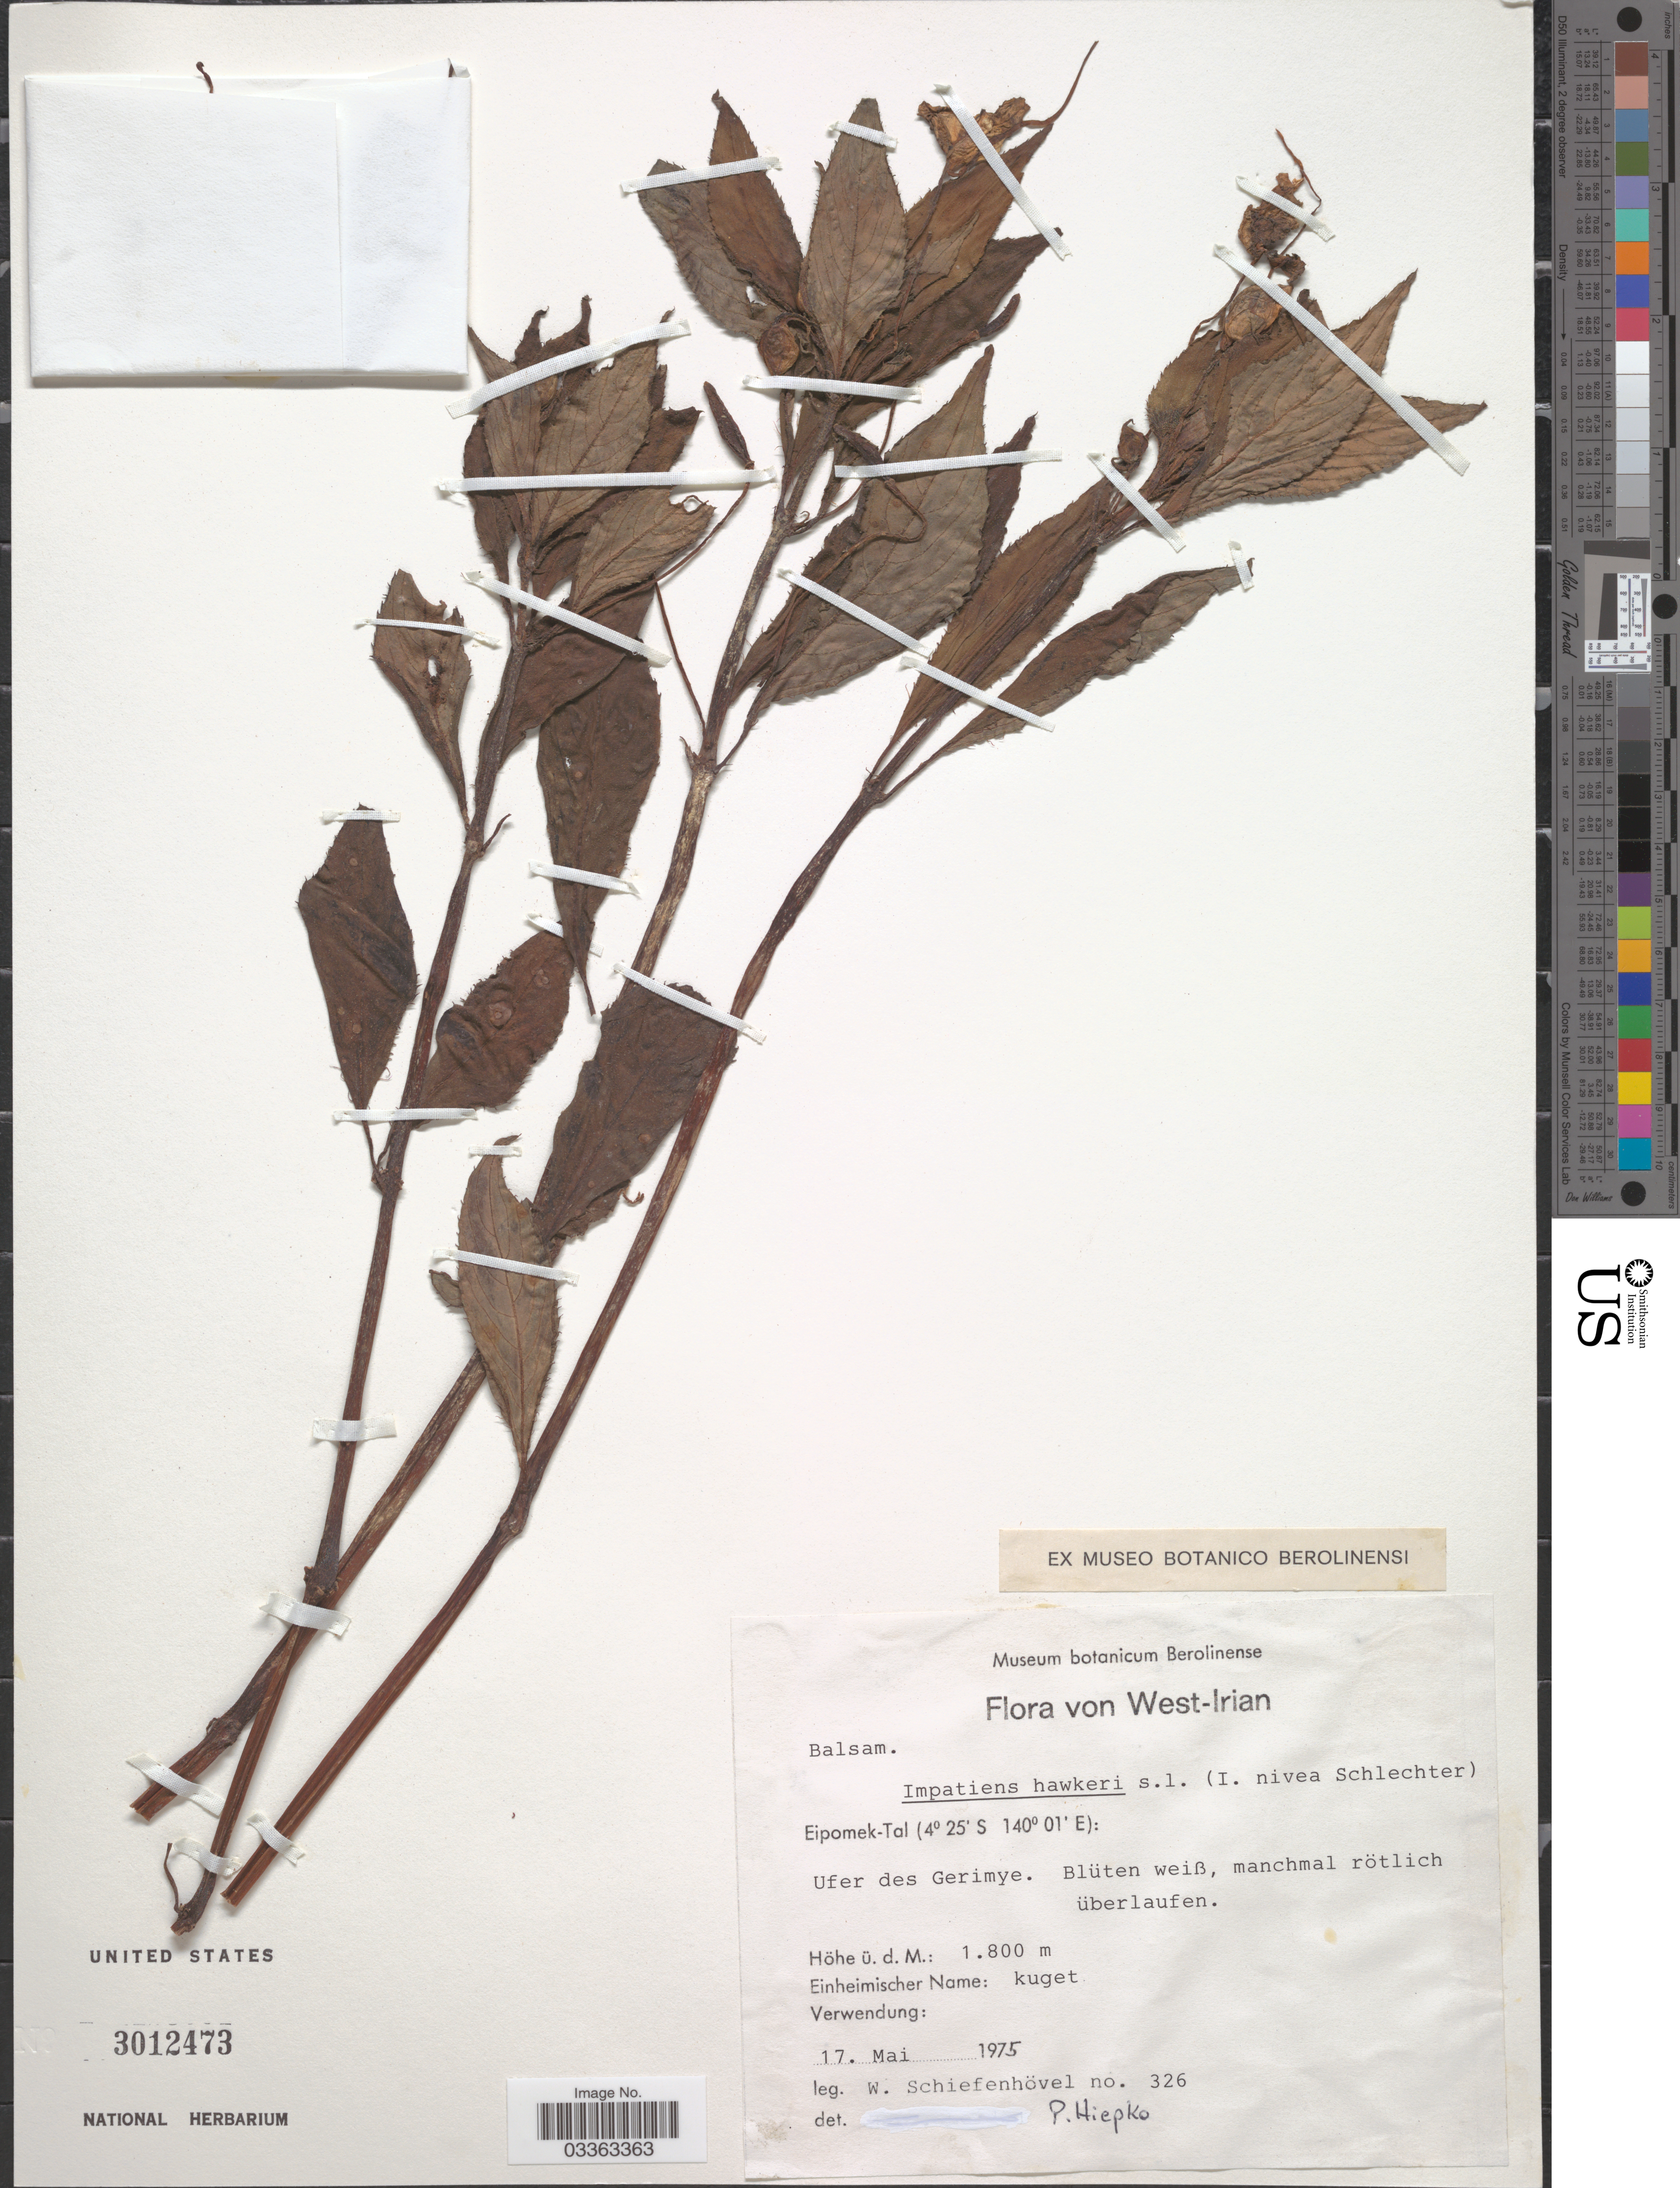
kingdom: Plantae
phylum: Tracheophyta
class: Magnoliopsida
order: Ericales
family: Balsaminaceae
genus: Impatiens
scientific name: Impatiens hawkeri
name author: W. Bull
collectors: W. Schiefenhövel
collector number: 326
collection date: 1975-05-17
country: Indonesia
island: New Guinea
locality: West-Irian. Eipomek-Tal. Ufer des Gerimye.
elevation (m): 1800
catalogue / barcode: US 3012473